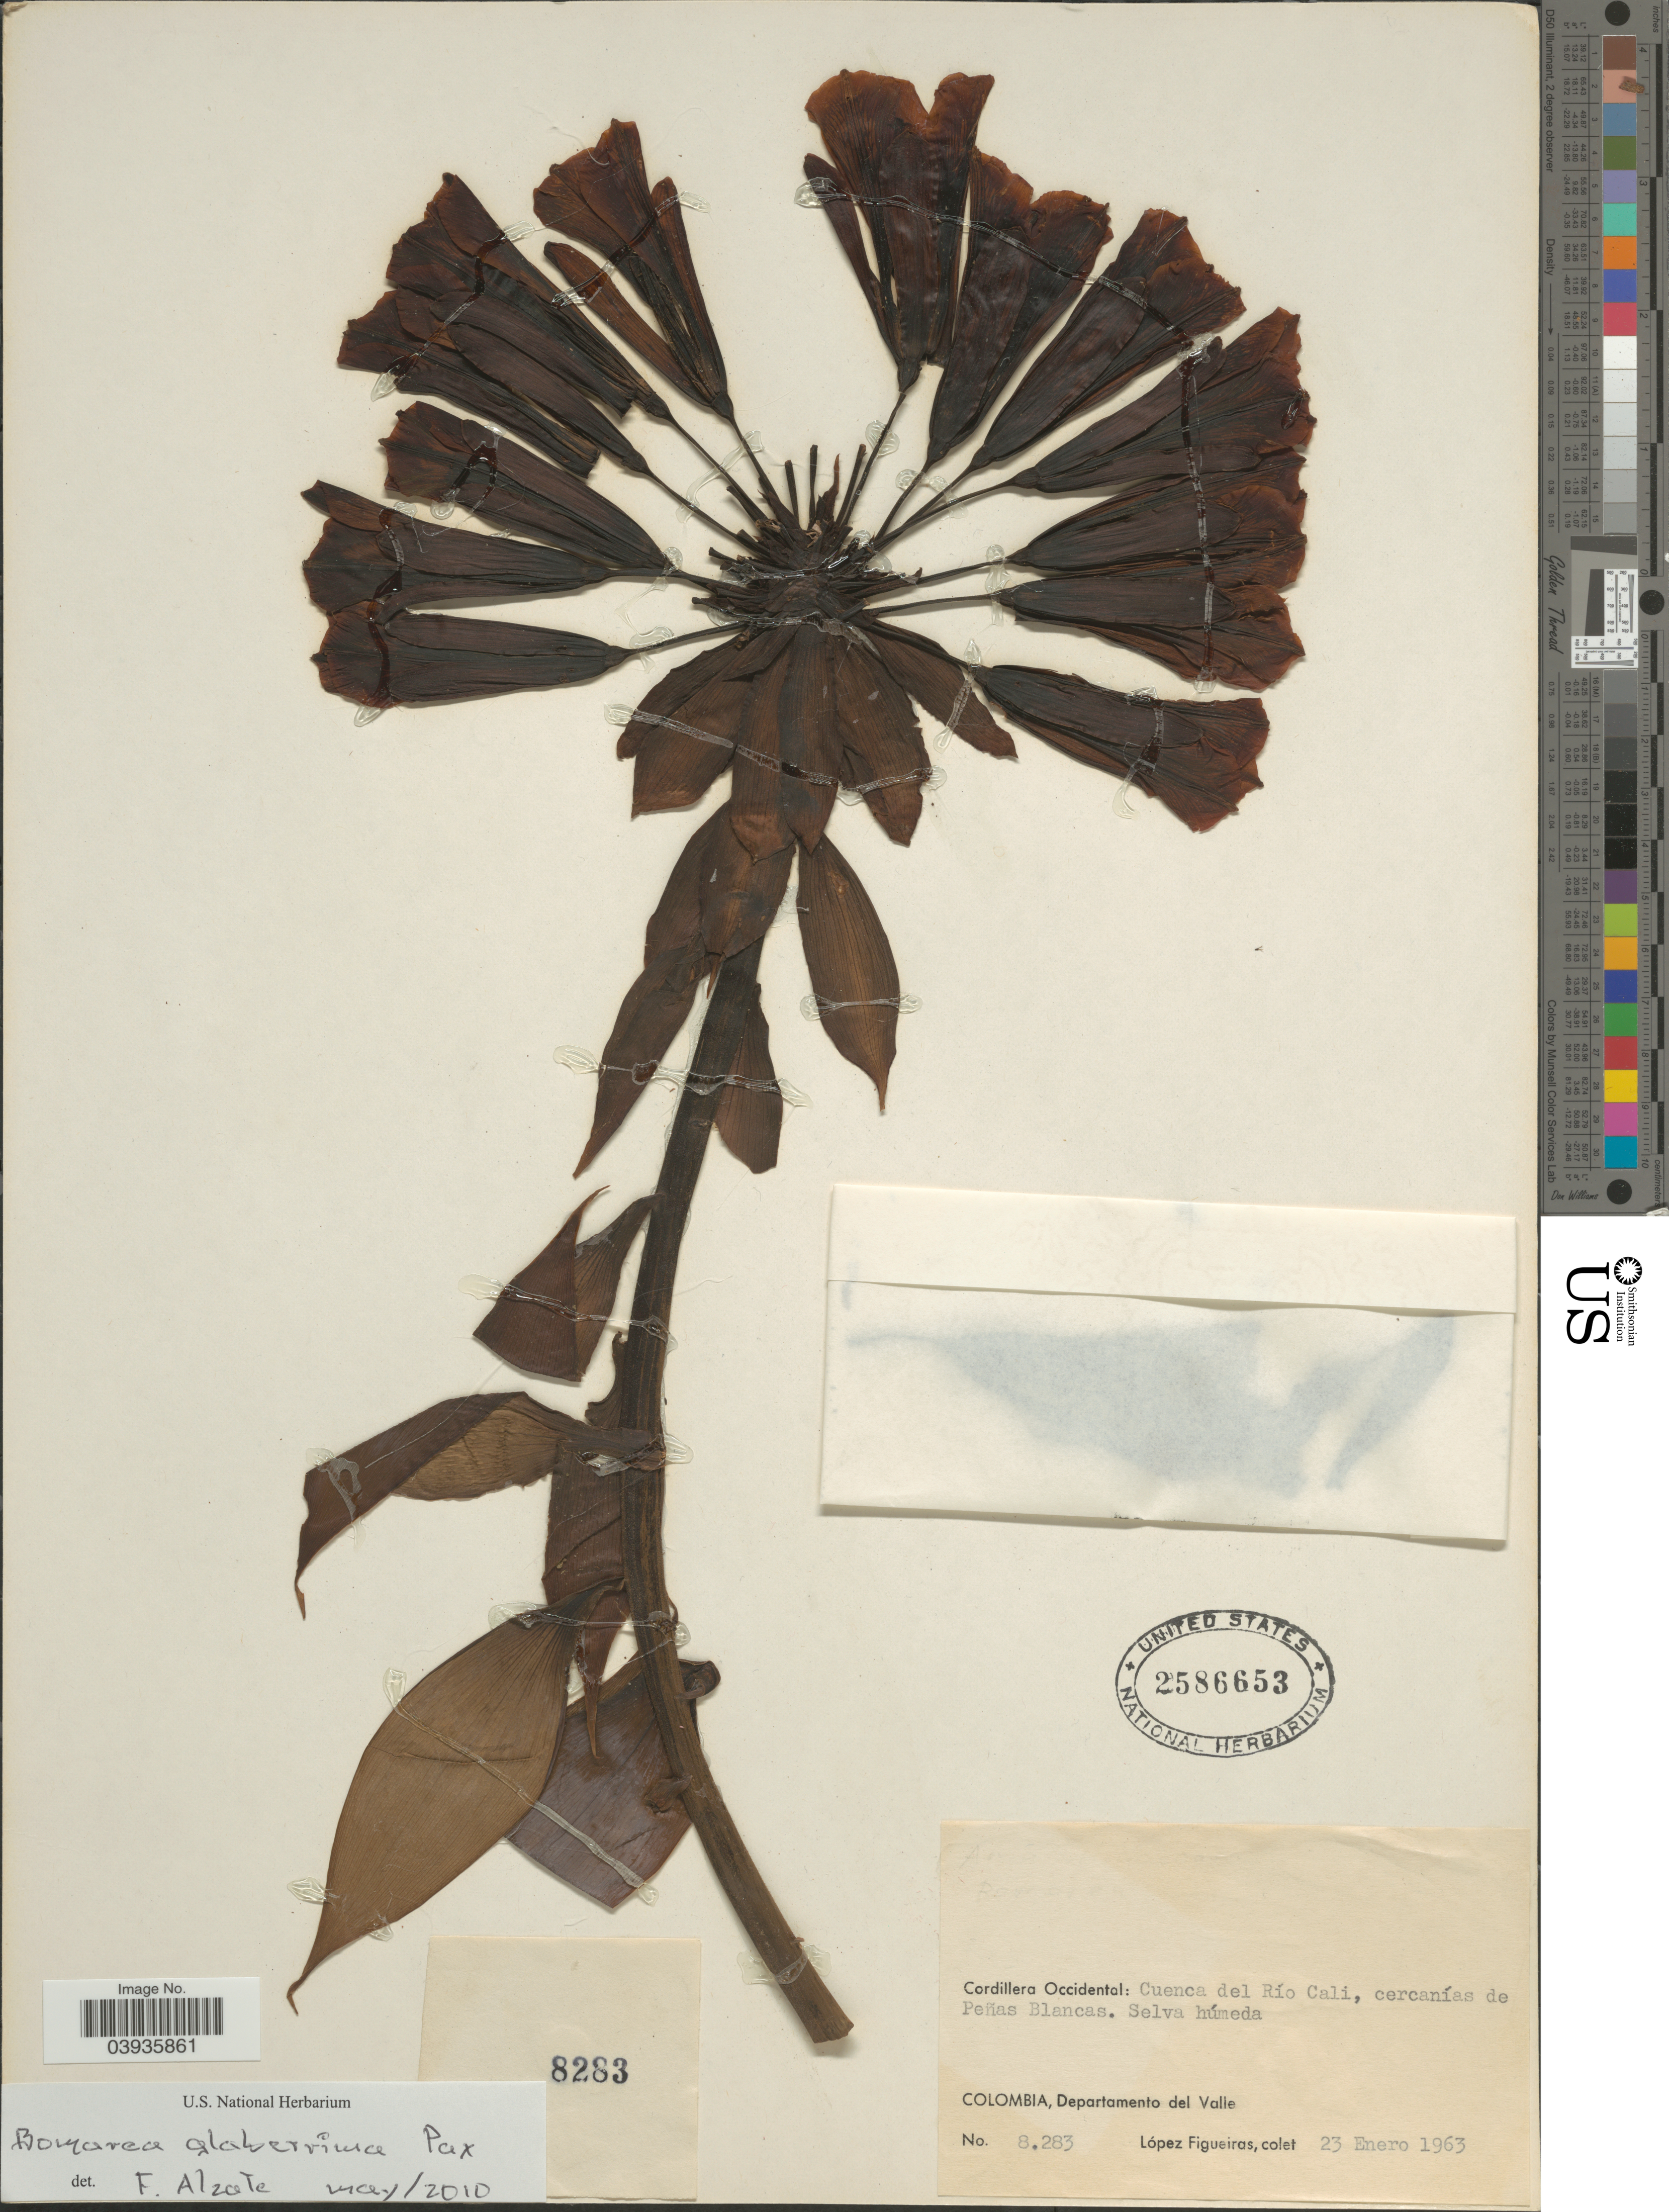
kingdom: Plantae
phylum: Tracheophyta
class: Liliopsida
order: Liliales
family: Alstroemeriaceae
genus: Bomarea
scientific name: Bomarea glaberrima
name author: Pax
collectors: M. López Figueiras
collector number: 8283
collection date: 1963-01-23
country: Colombia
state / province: Valle del Cauca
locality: Cordillera Occidental: Cuenca del Río Cali, cercanías de Peñas Blancas. Departamento del Valle.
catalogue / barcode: US 2586653